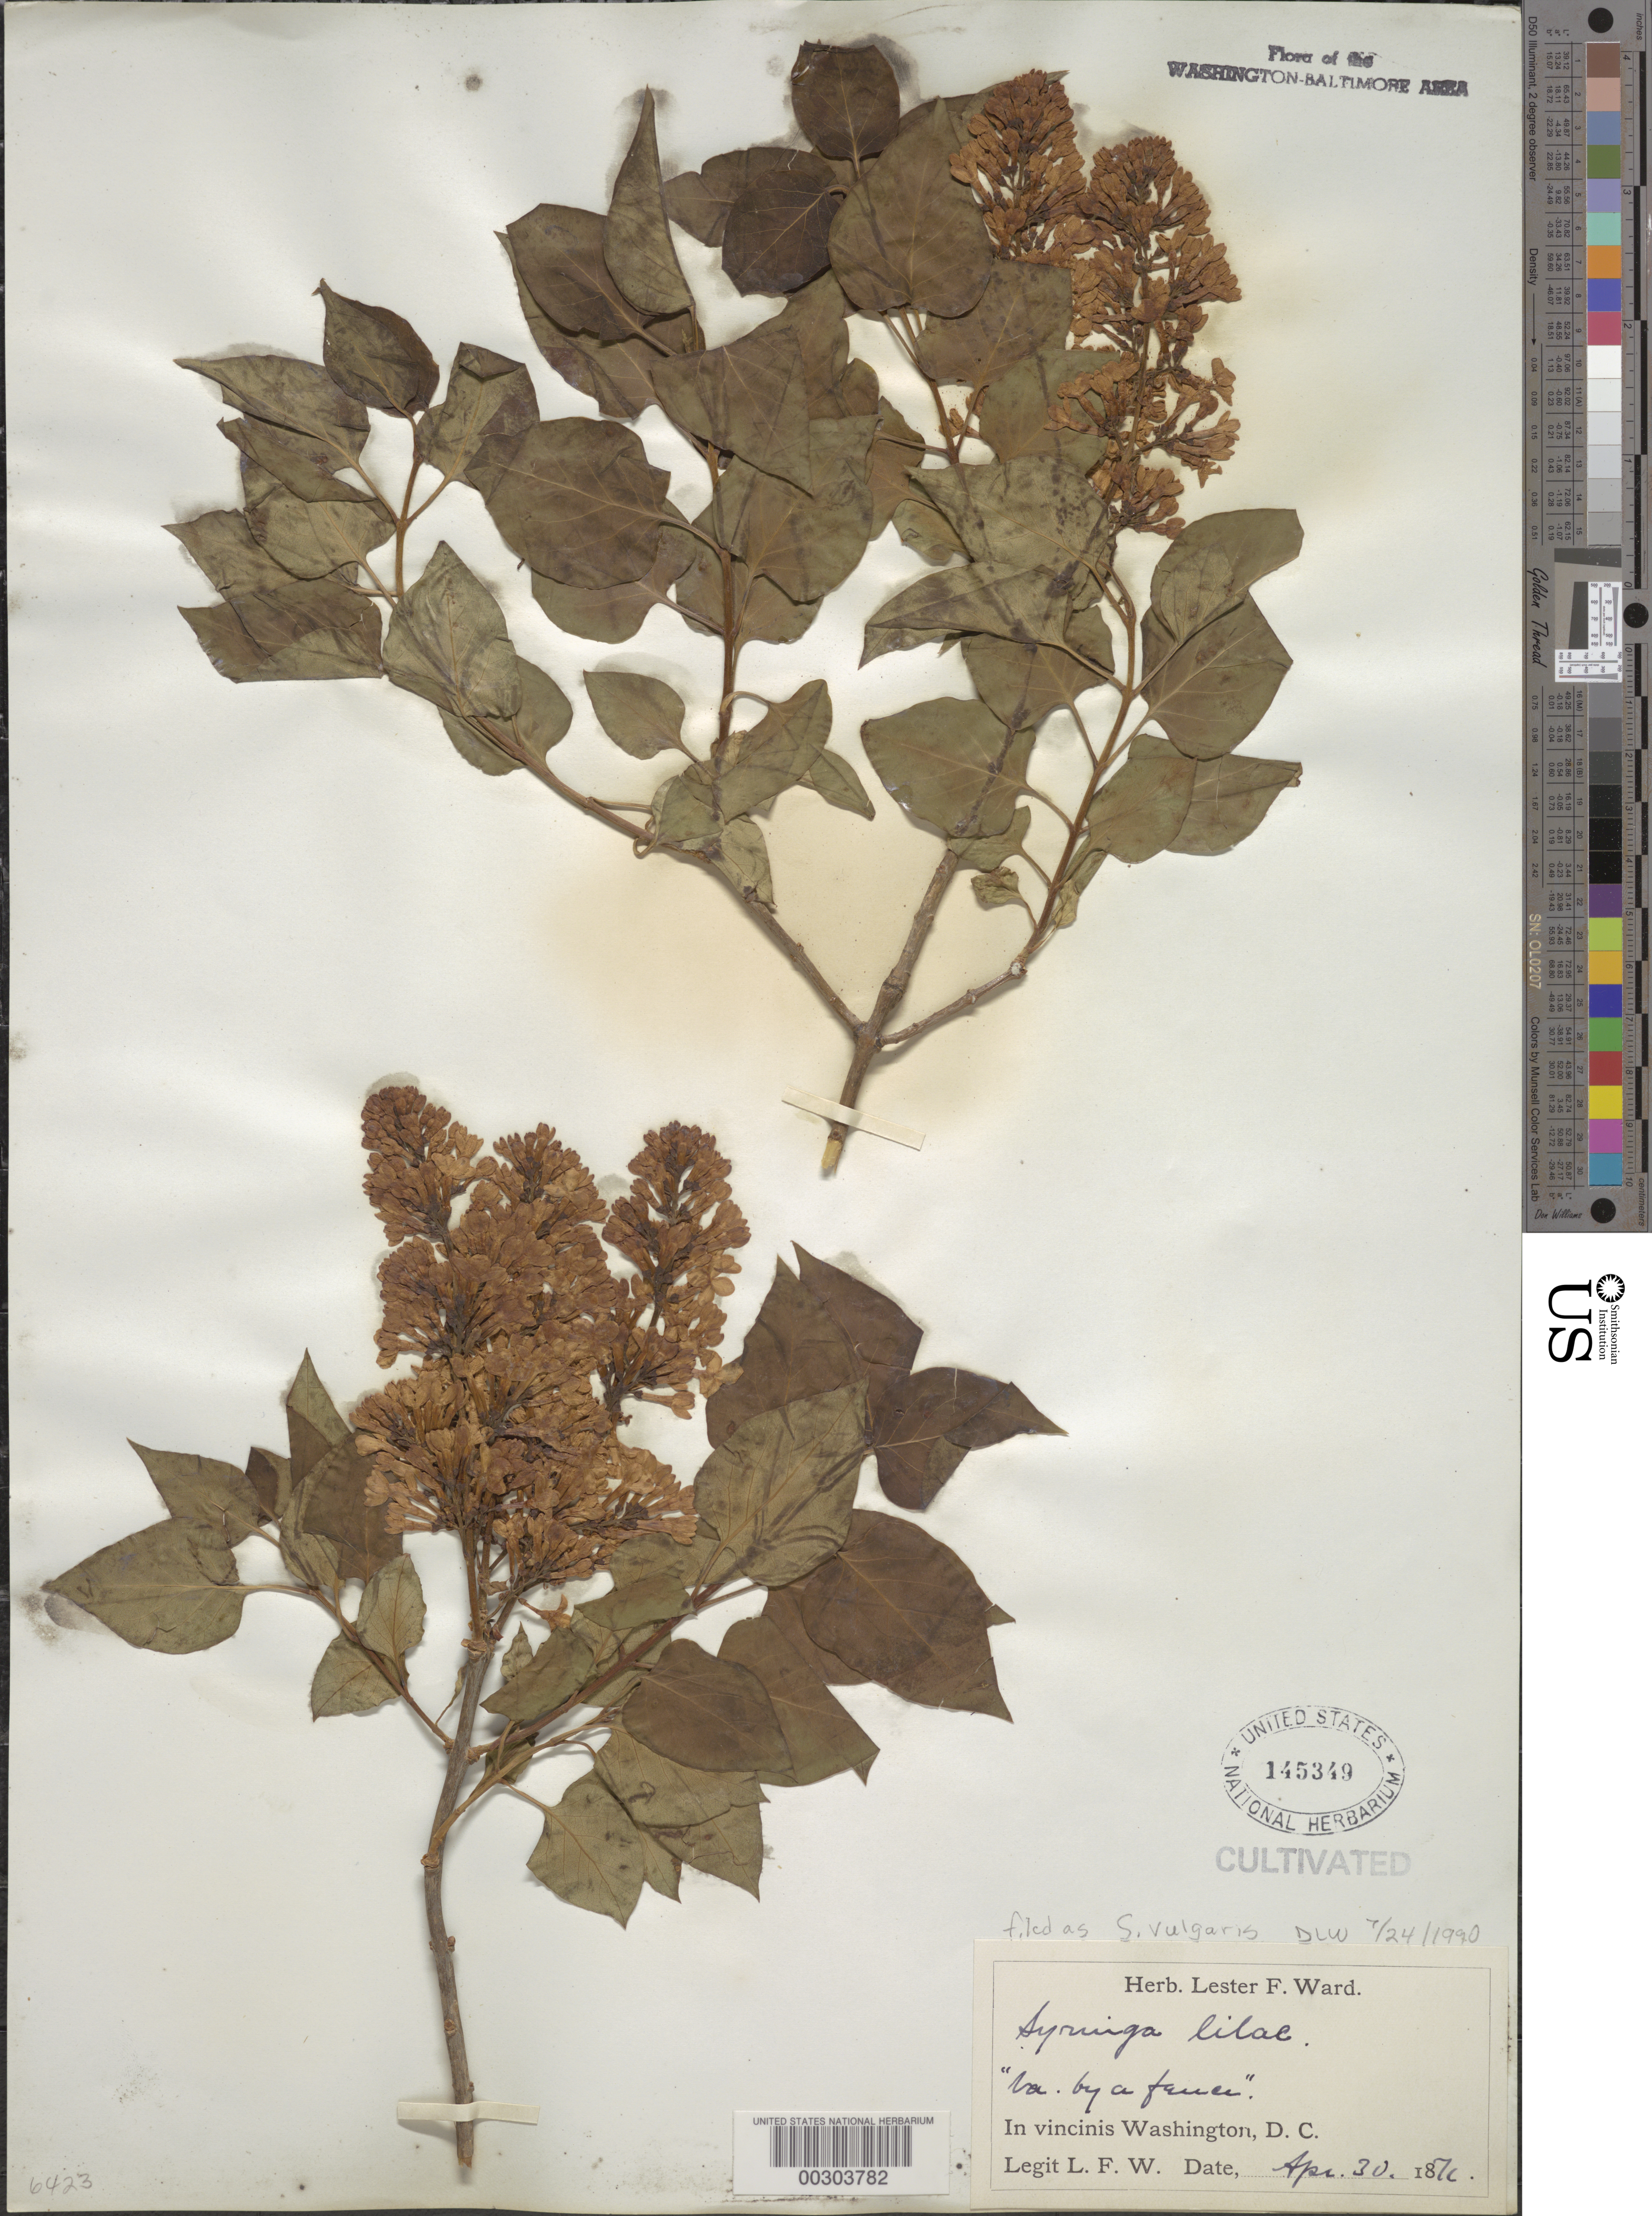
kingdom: Plantae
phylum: Tracheophyta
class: Magnoliopsida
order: Lamiales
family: Oleaceae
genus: Syringa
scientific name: Syringa vulgaris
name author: L.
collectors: L. F. Ward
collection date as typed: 30 Apr 1876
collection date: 1876-04-30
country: United States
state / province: District of Columbia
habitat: By a fence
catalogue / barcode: US 145349